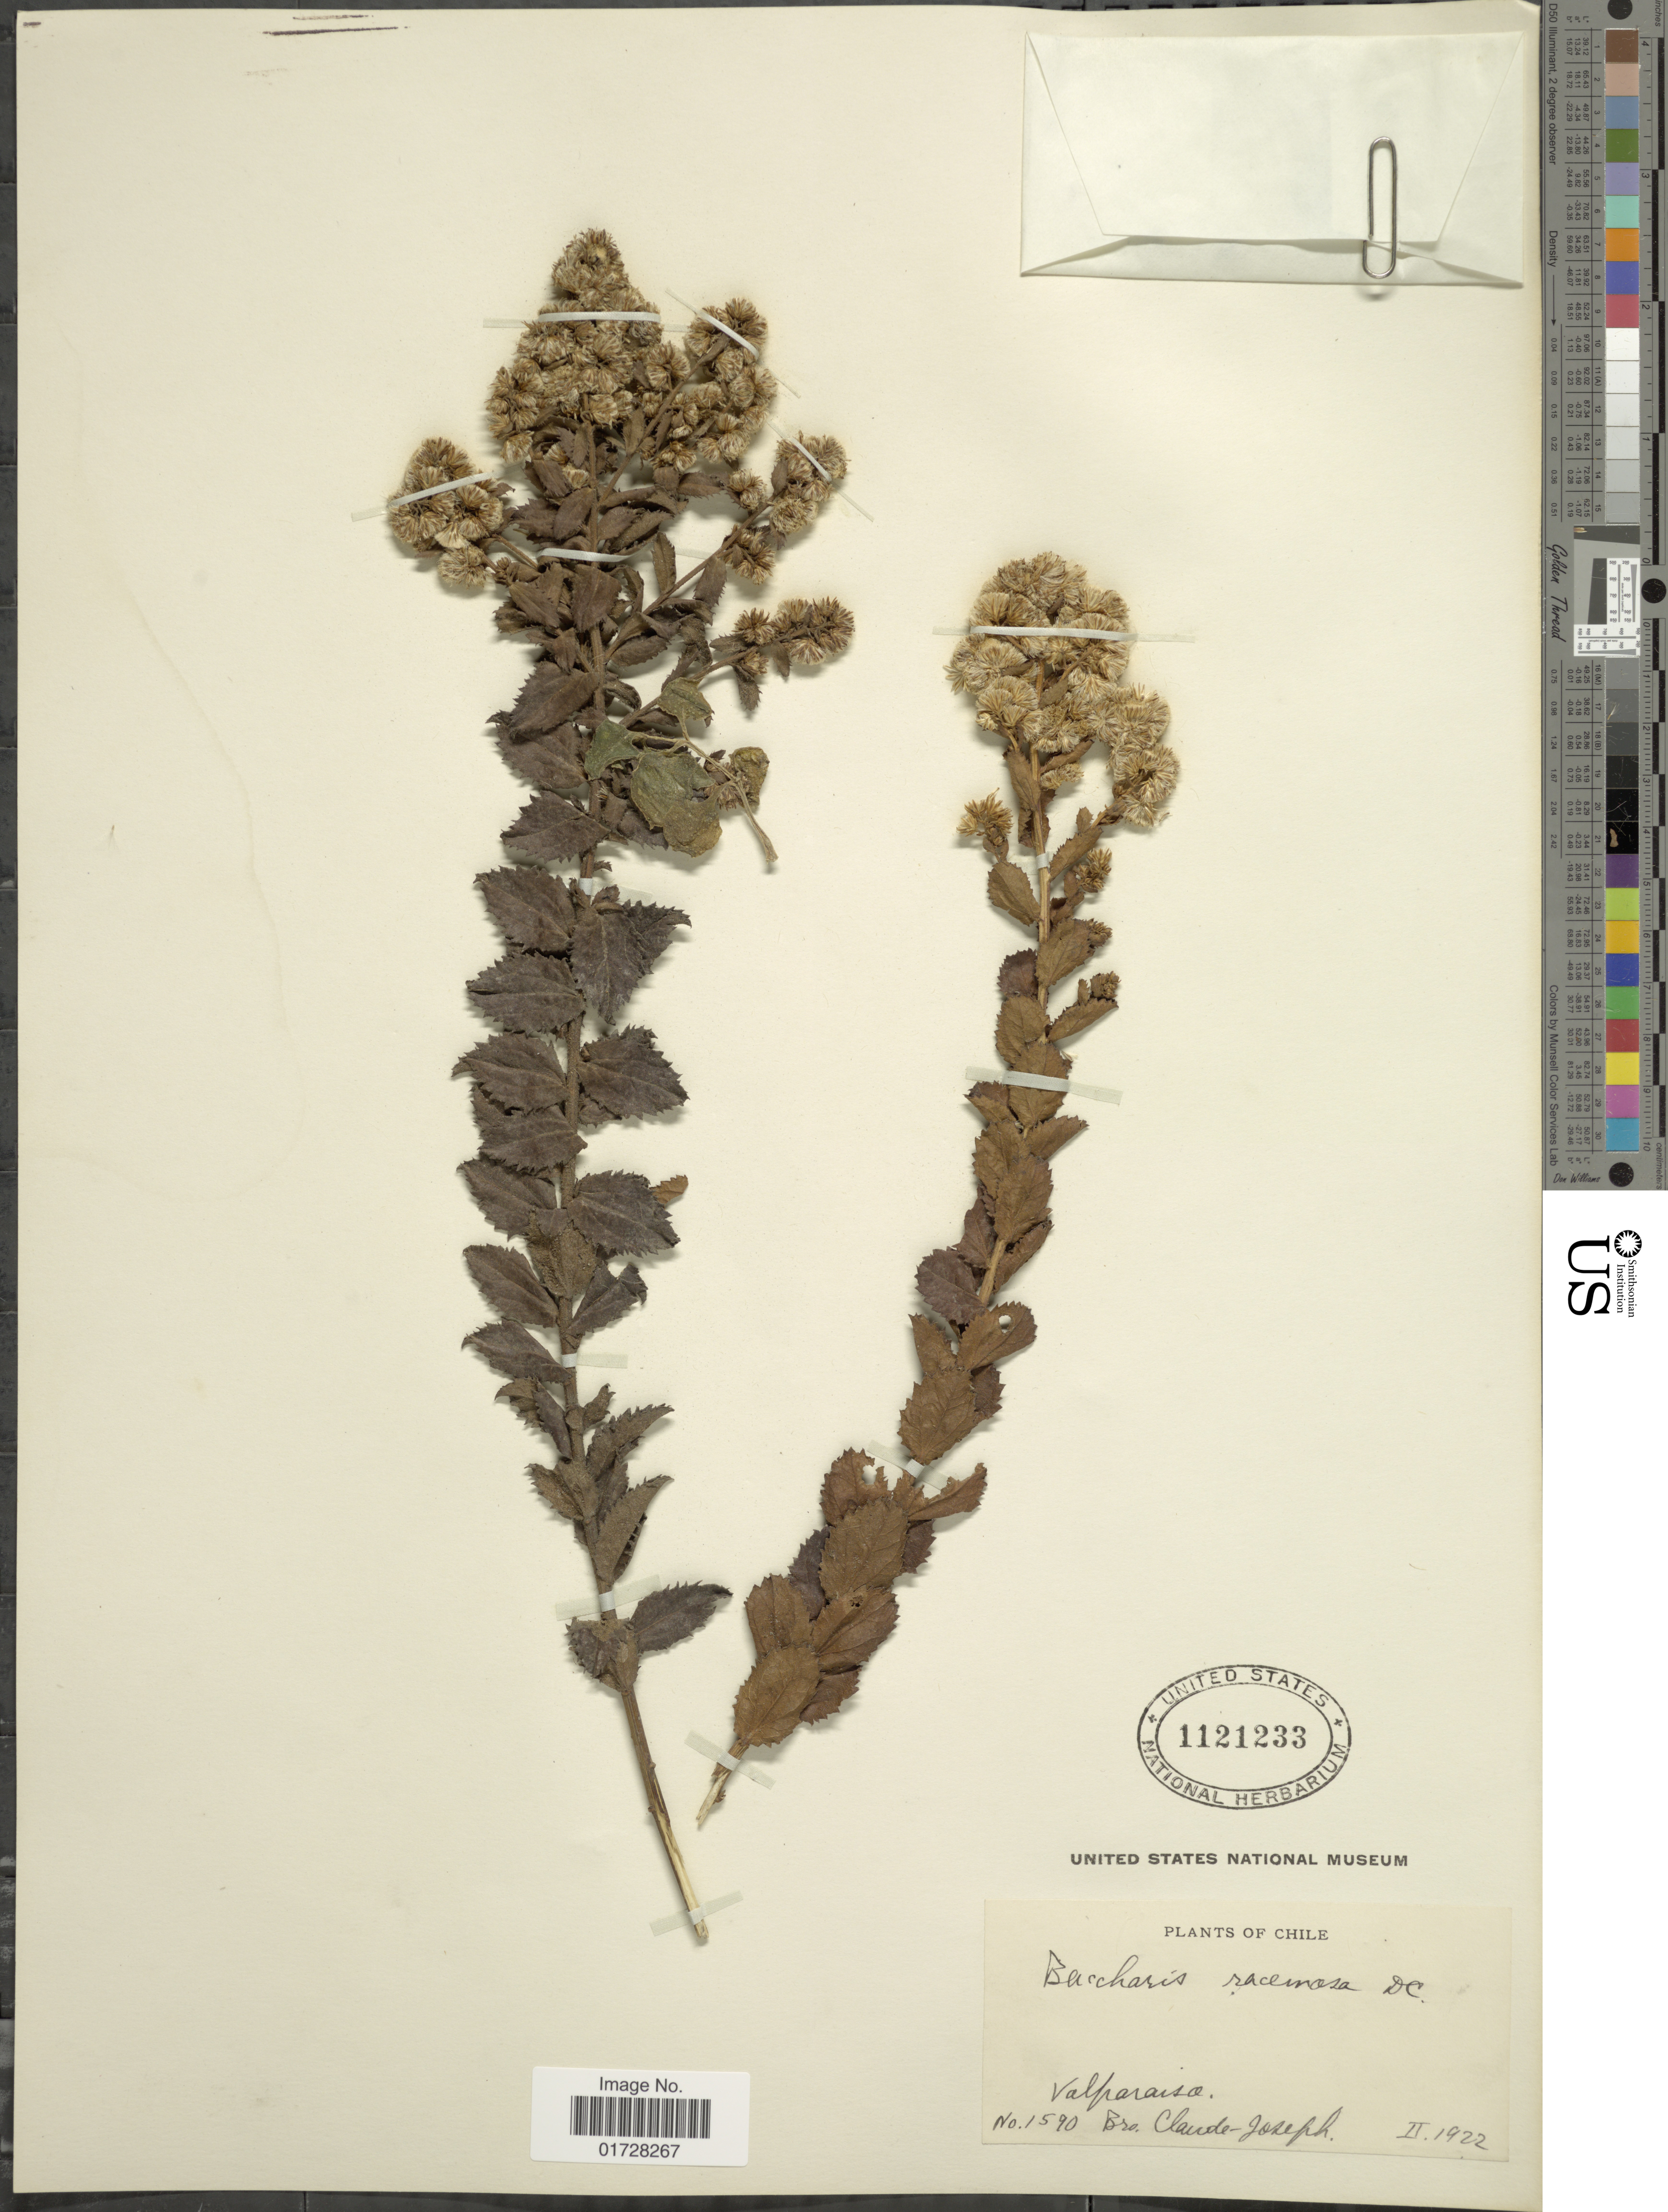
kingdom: Plantae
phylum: Tracheophyta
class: Magnoliopsida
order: Asterales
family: Asteraceae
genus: Baccharis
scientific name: Baccharis racemosa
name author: (Ruiz & Pav.) DC.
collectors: Bro. Claude-Joseph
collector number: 1590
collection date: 1922-02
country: Chile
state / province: Valparaíso (V)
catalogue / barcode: US 1121233